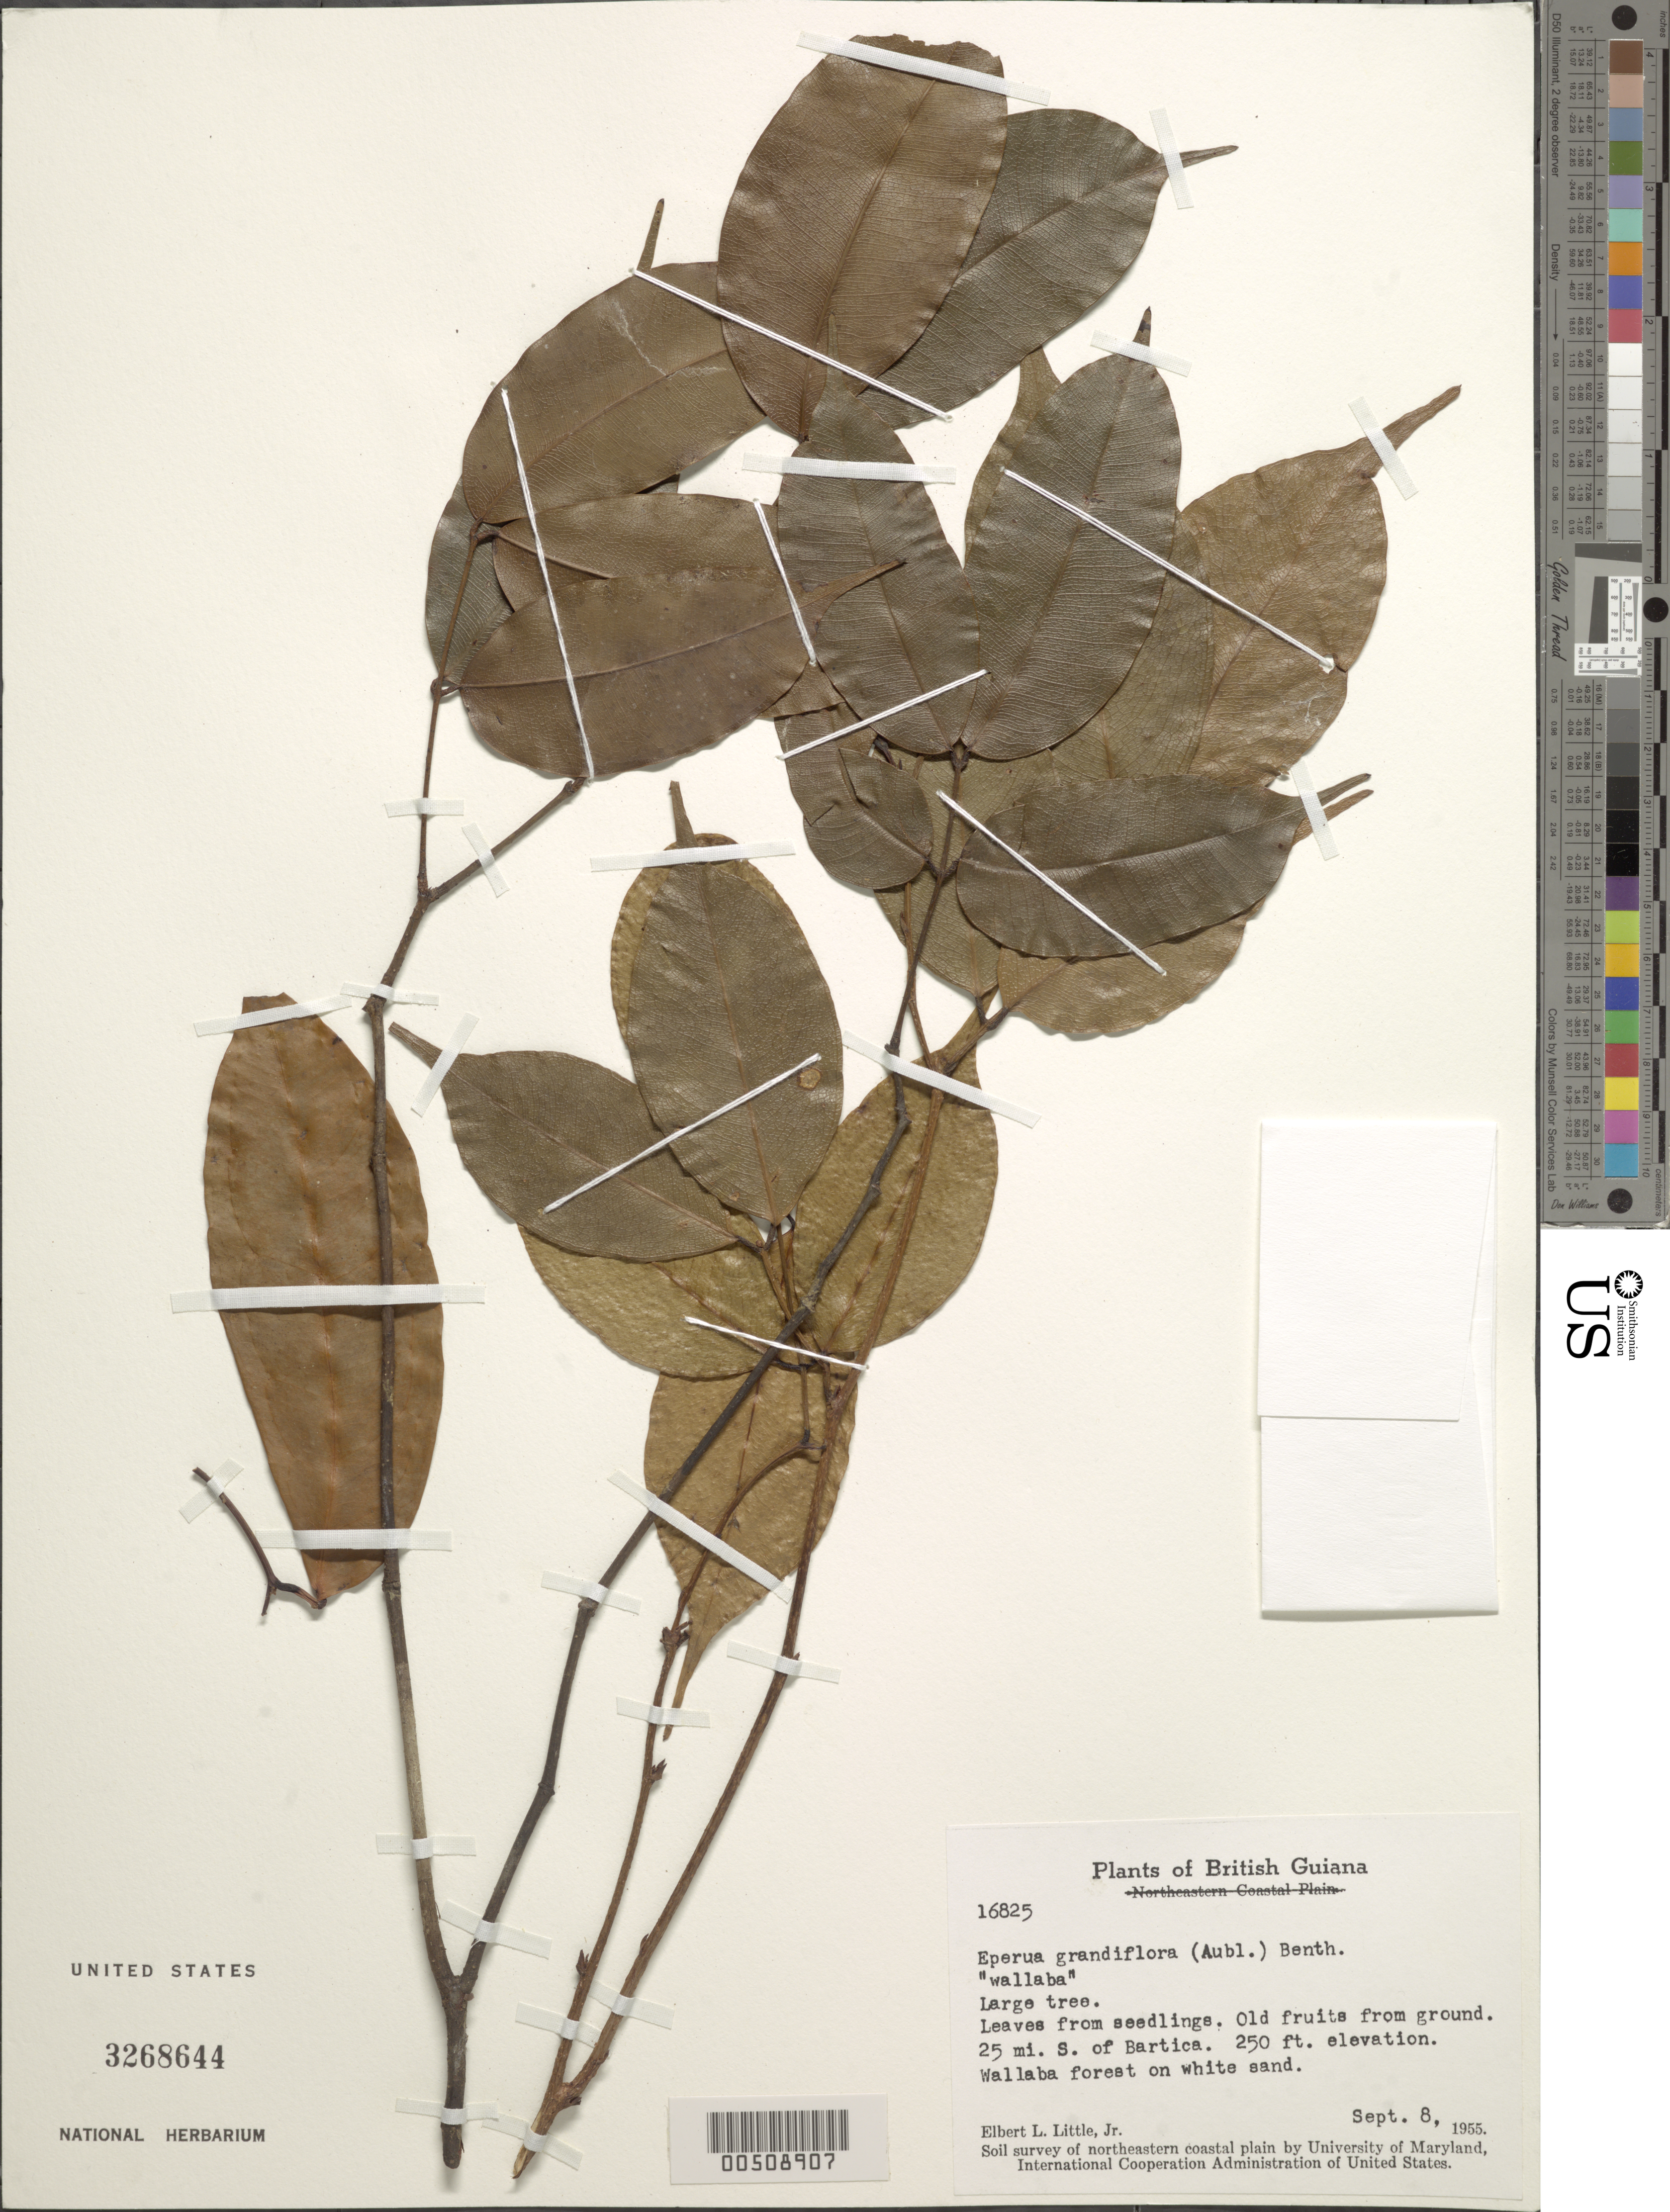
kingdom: Plantae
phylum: Tracheophyta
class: Magnoliopsida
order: Fabales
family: Fabaceae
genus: Eperua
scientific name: Eperua falcata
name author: Aubl.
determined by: Fortes, E. A.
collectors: E. L. Little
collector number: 16825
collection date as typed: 08 Sep 1955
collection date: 1955-09-08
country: Guyana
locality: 25 mi. S of Bartica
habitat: Wallaba forest on white sand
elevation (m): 76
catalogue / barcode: US 3268644